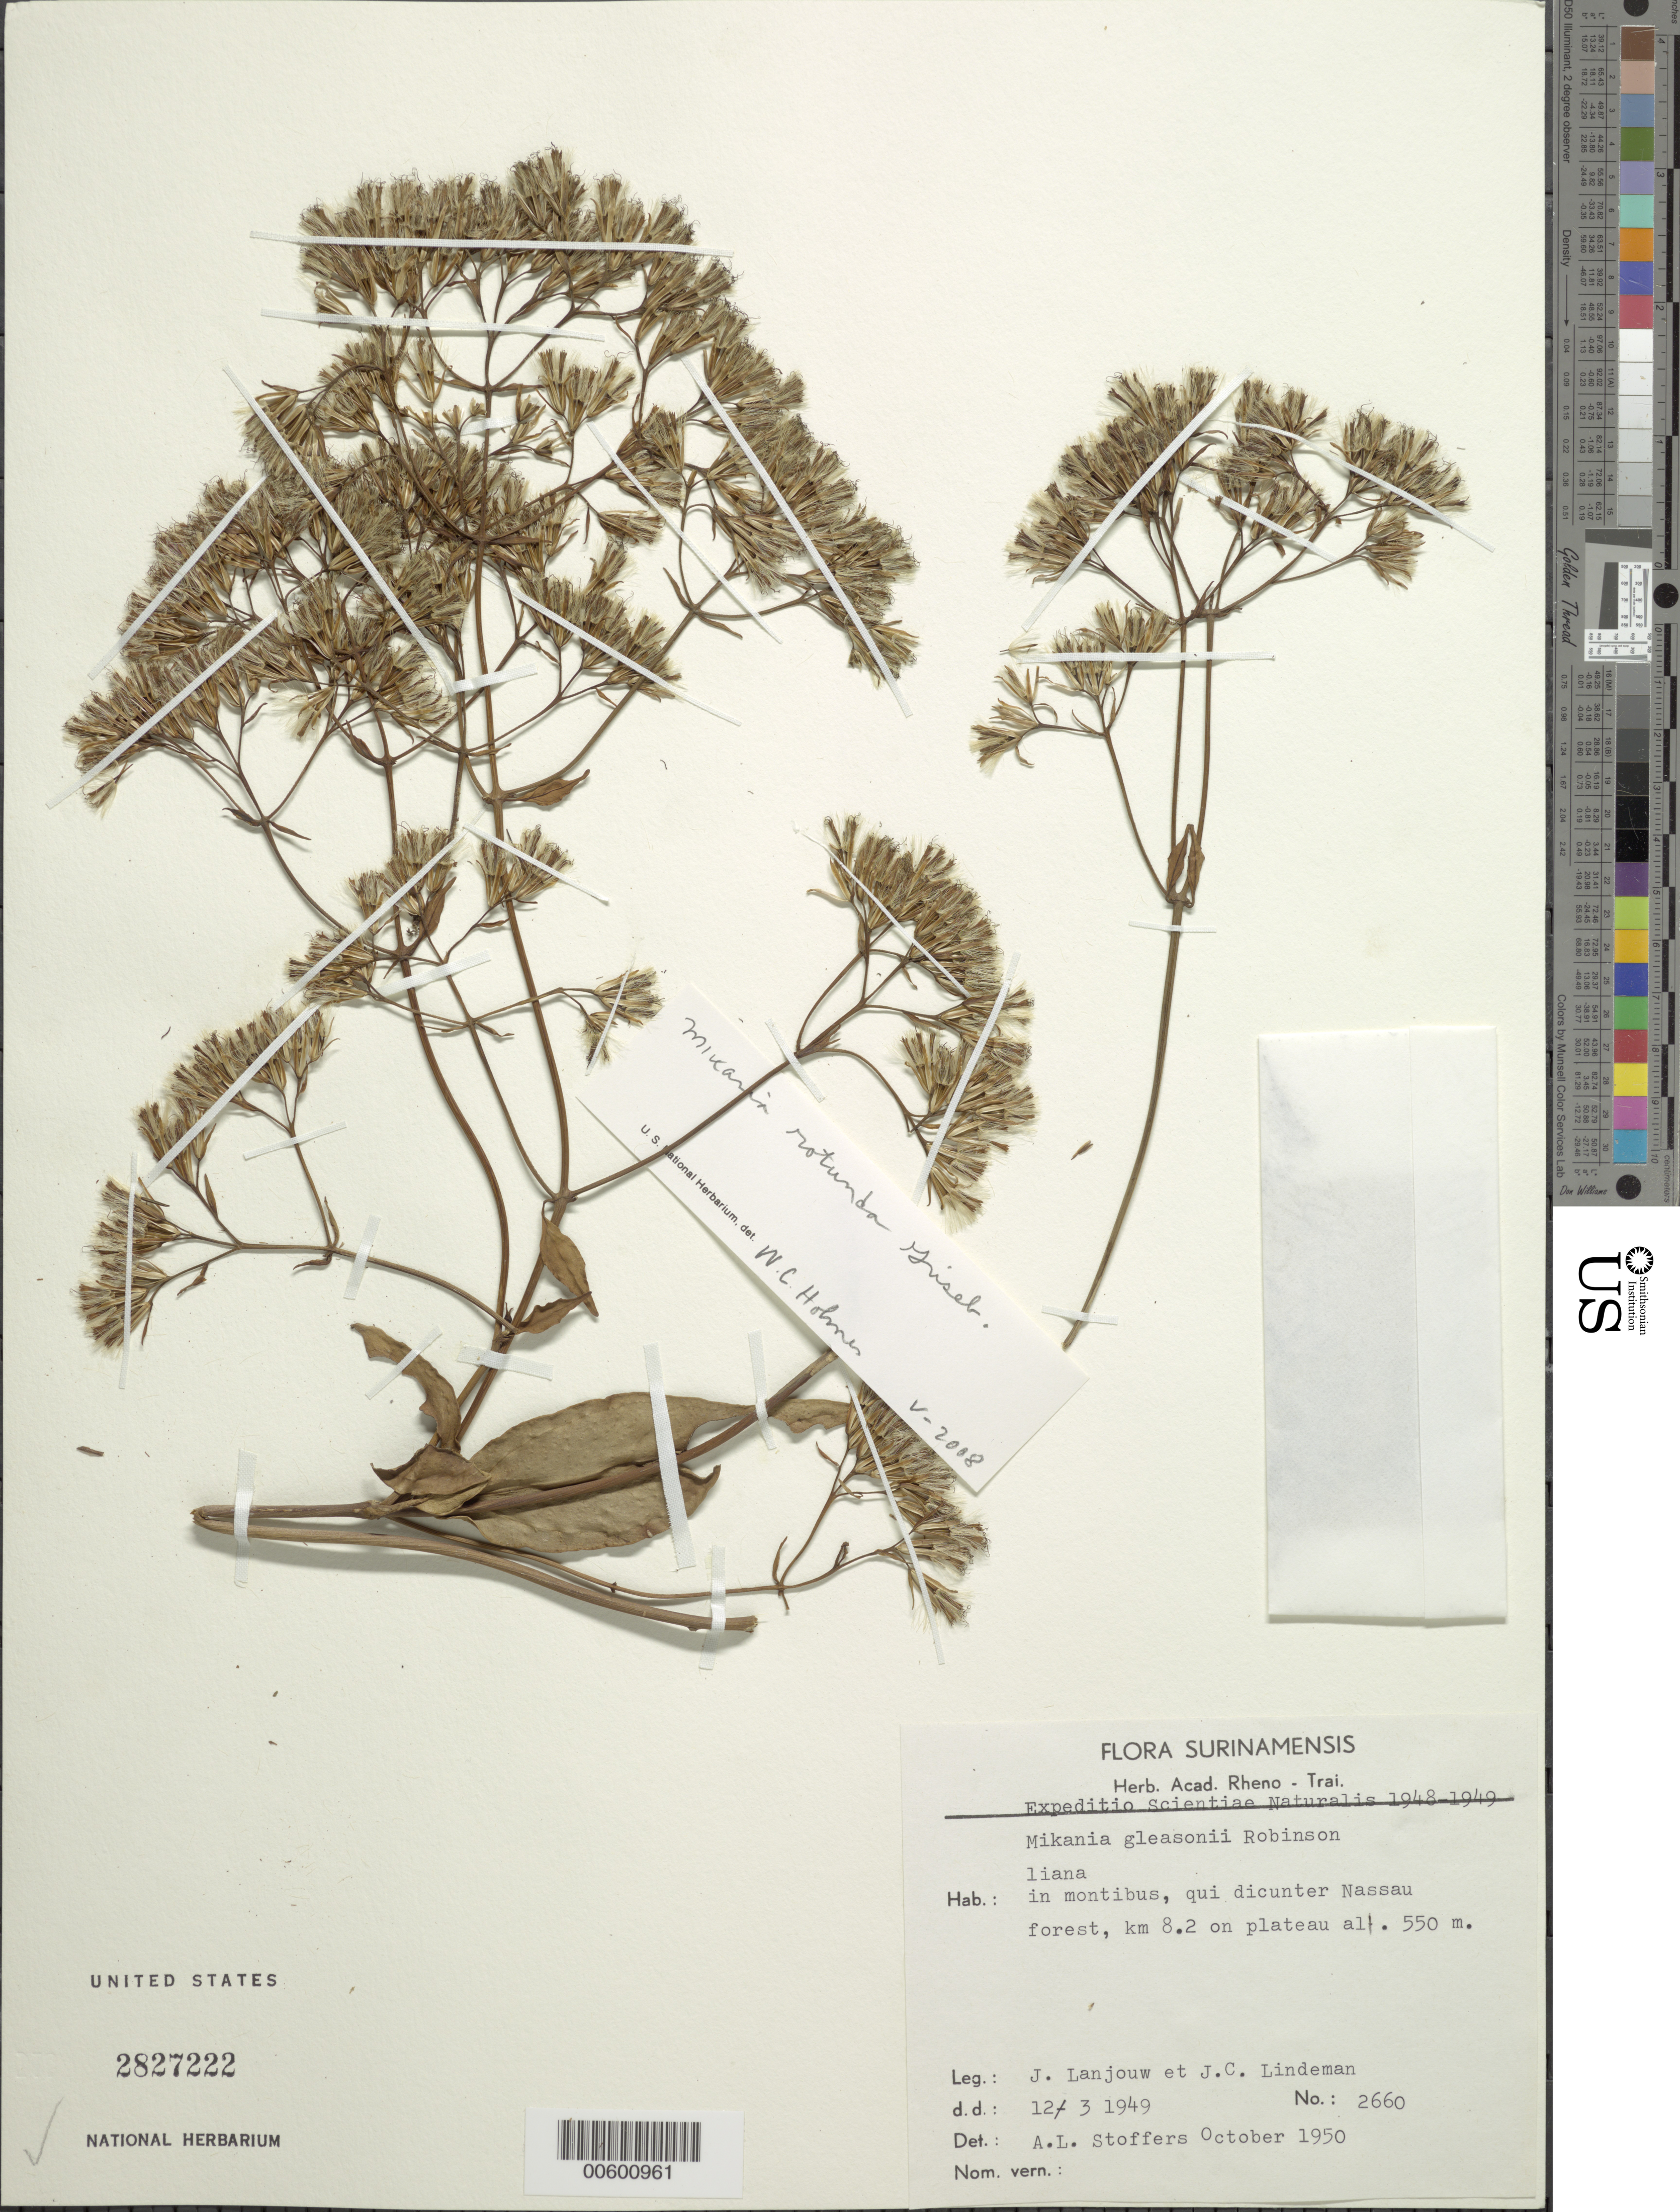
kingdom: Plantae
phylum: Tracheophyta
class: Magnoliopsida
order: Asterales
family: Asteraceae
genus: Mikania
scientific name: Mikania gleasonii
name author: B.L. Rob.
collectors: J. Lanjouw & J. C. Lindeman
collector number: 2660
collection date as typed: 12-Mar-49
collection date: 1949-03-12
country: Suriname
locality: Nassau Mts., km 8.1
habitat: Forest on plateau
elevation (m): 550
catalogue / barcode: US 2827222